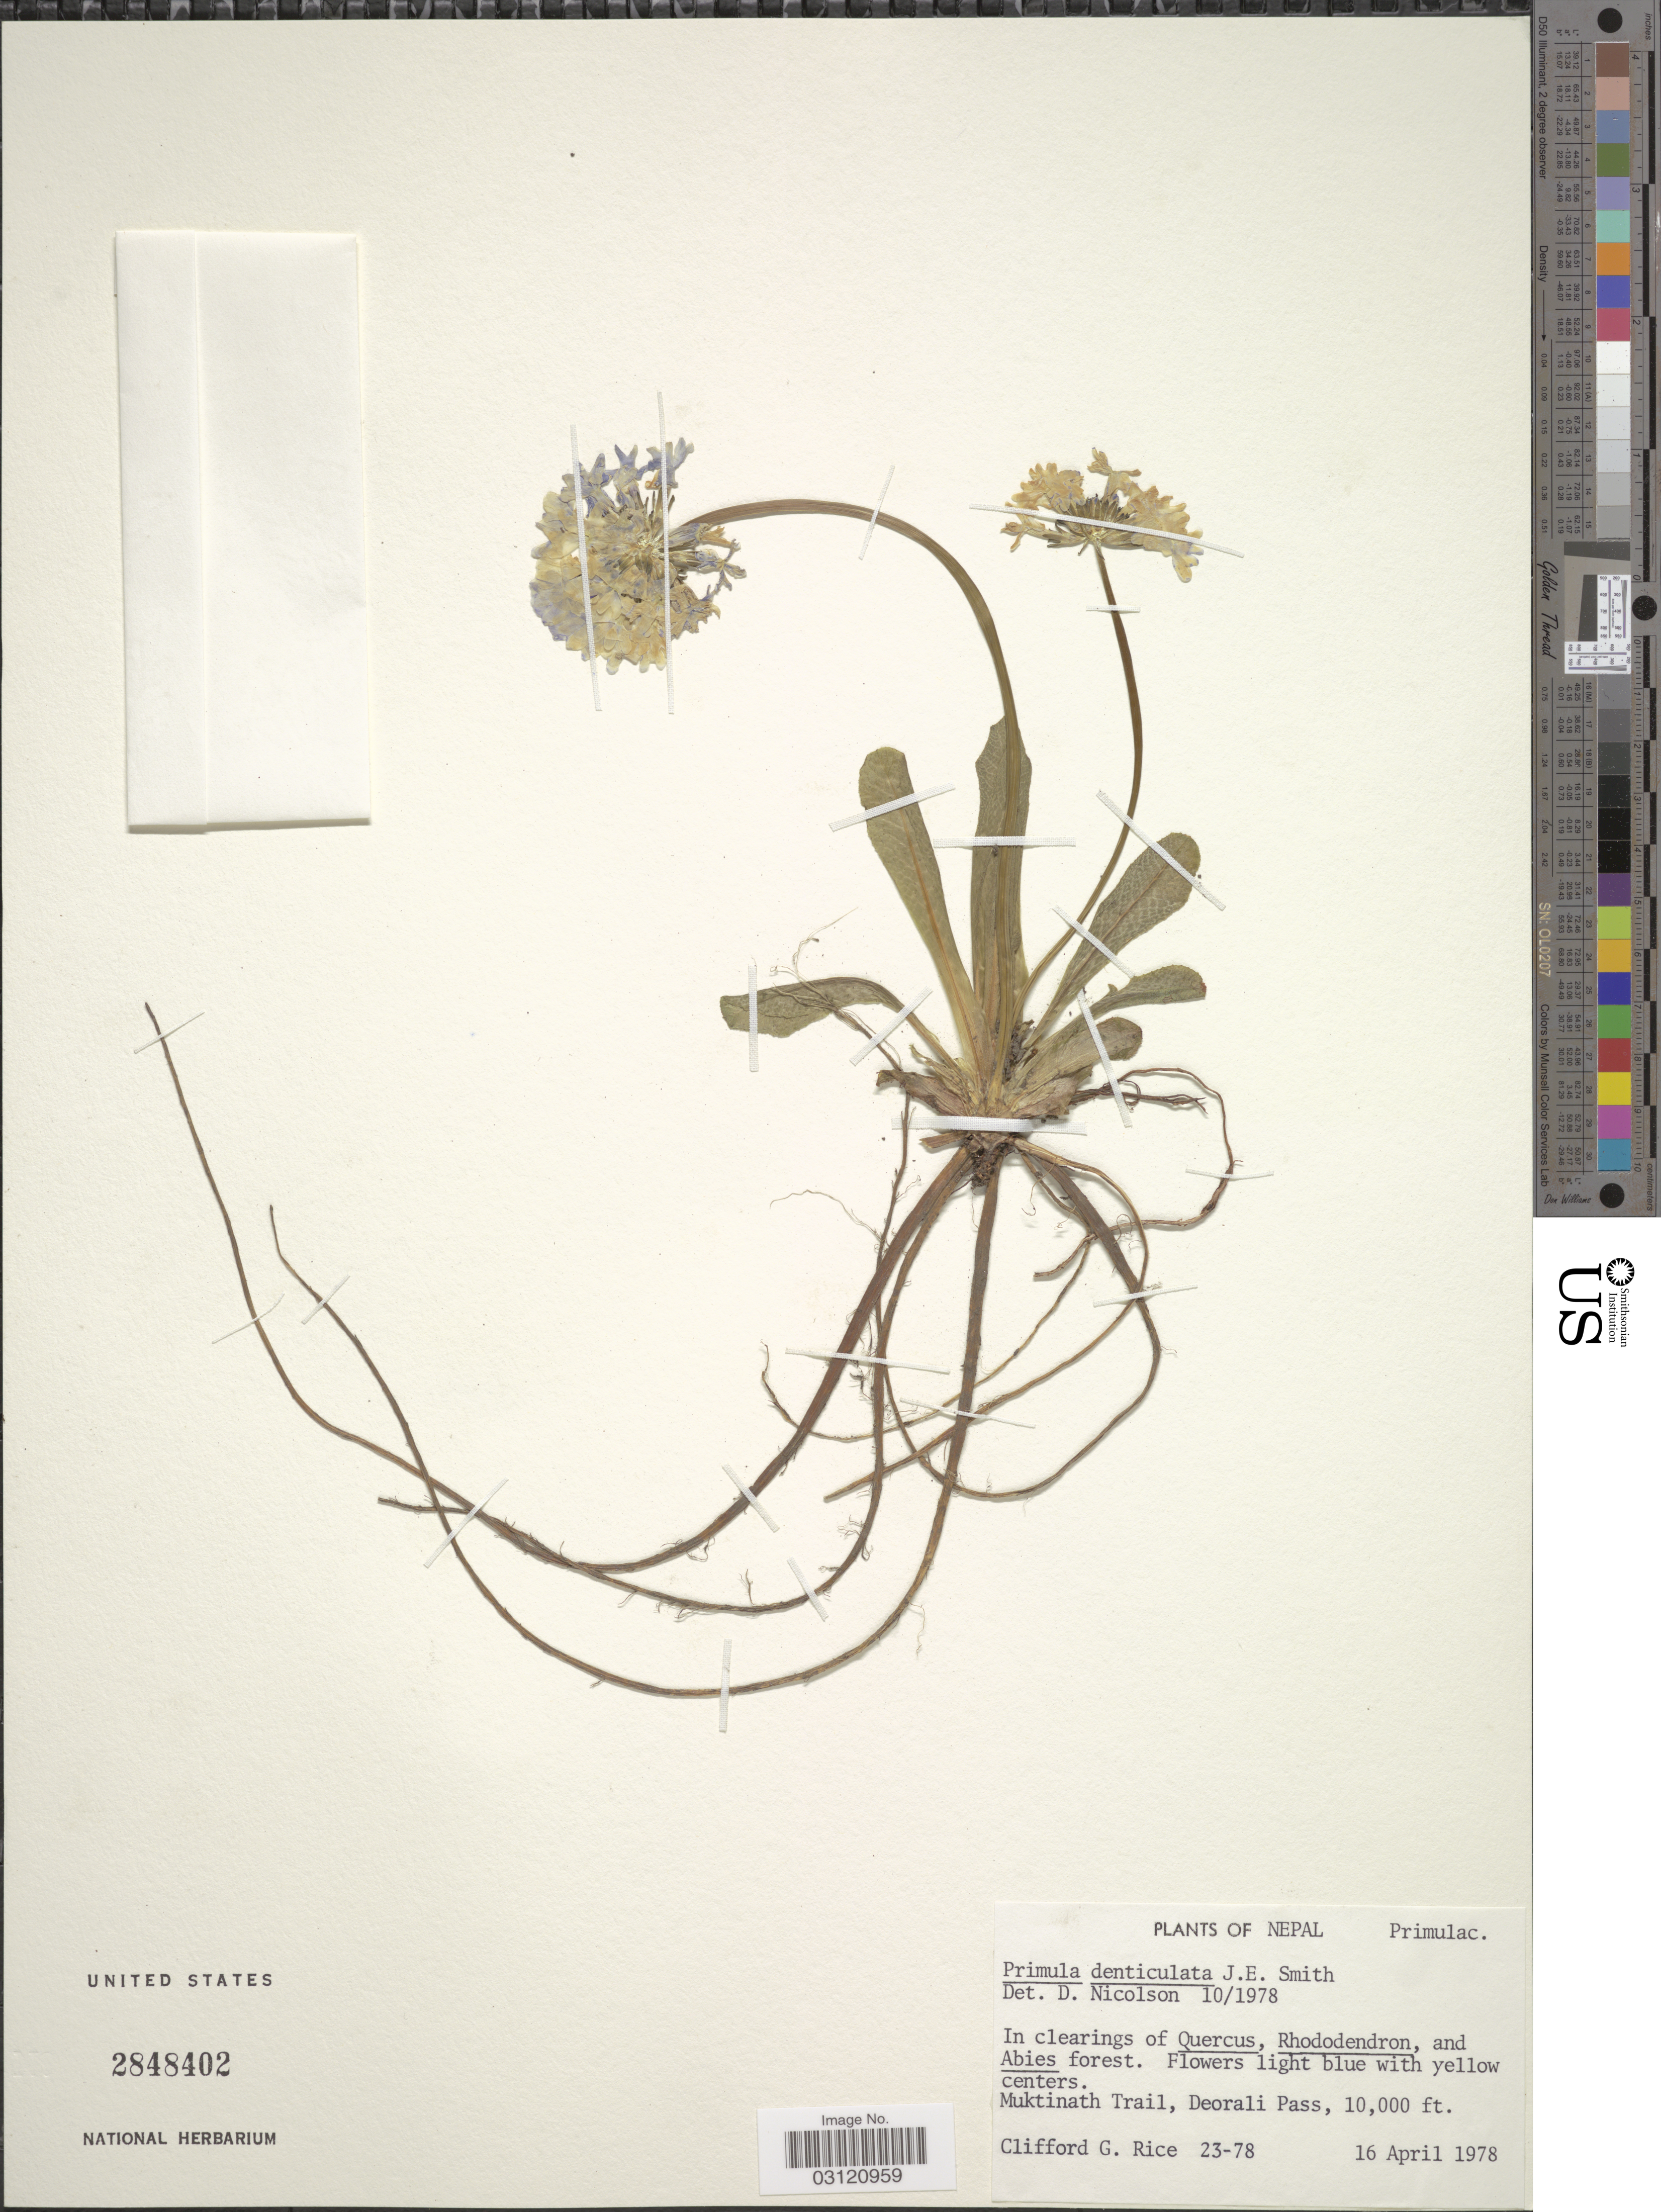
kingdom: Plantae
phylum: Tracheophyta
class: Magnoliopsida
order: Ericales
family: Primulaceae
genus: Primula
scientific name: Primula denticulata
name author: Sm.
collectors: C. G. Rice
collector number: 23-78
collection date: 1978-04-16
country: Nepal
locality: Muktinath Trail, Deorali Pass.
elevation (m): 3048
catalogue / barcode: US 2848402